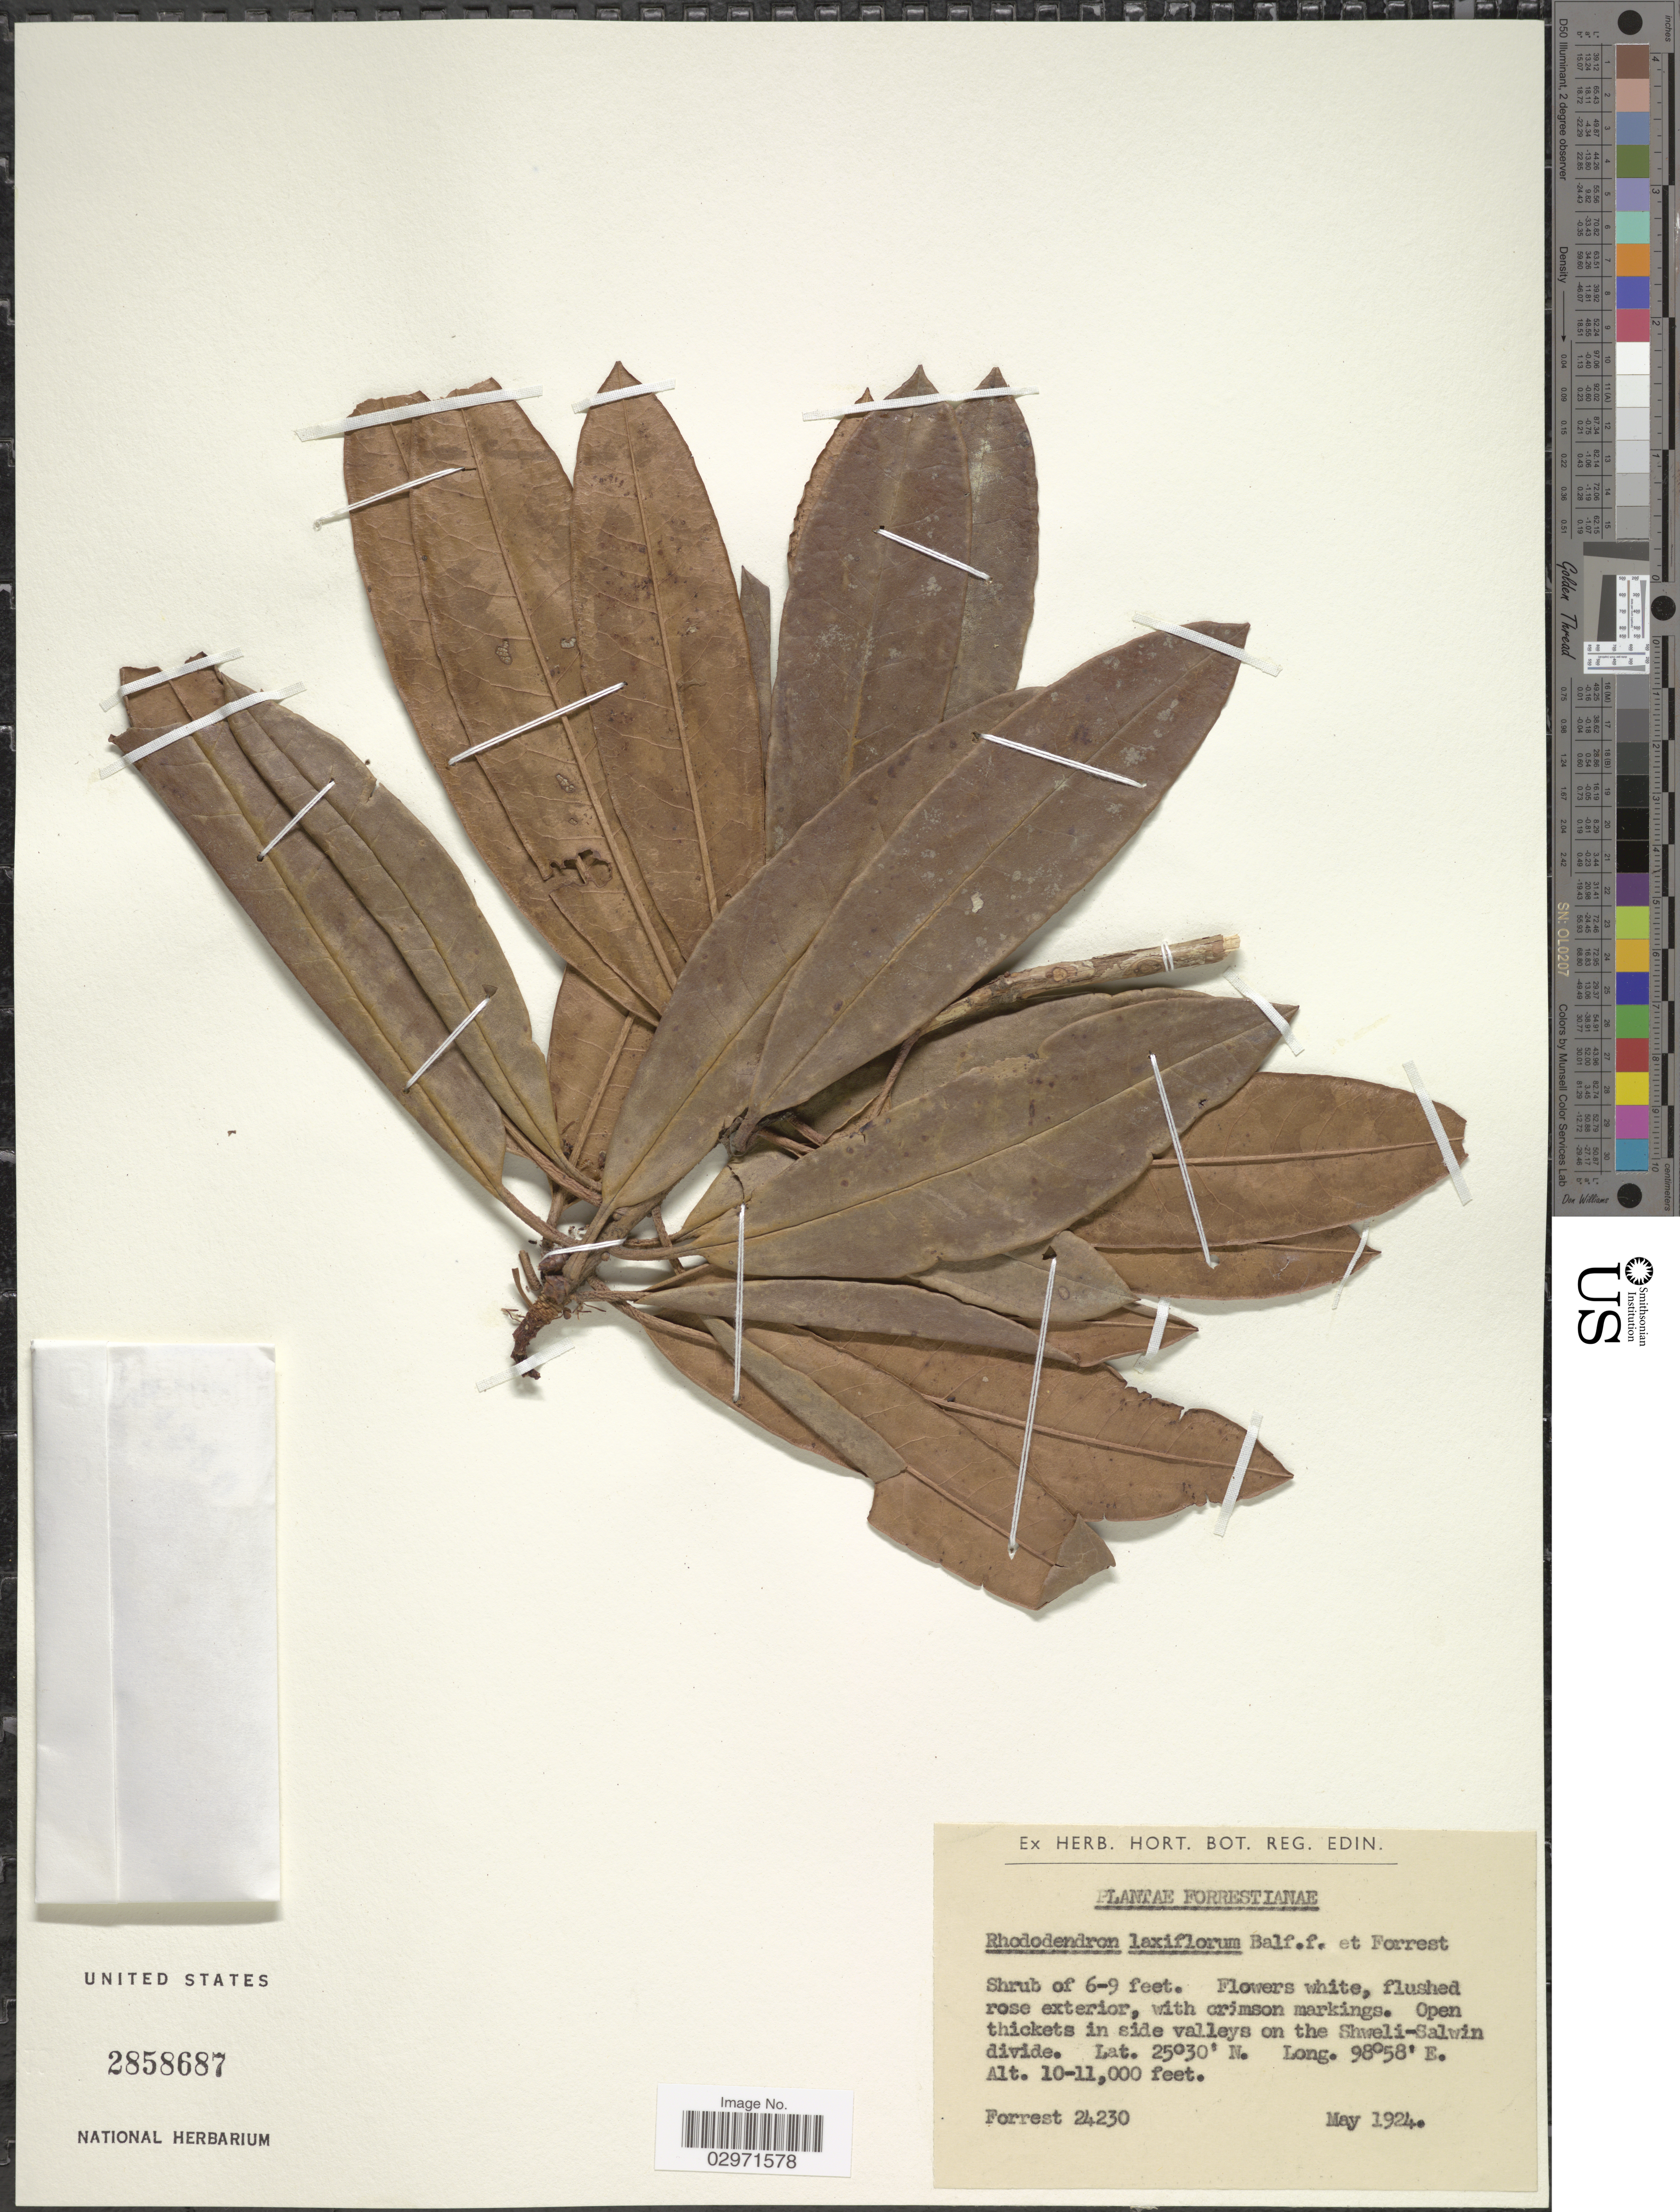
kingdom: Plantae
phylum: Tracheophyta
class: Magnoliopsida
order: Ericales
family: Ericaceae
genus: Rhododendron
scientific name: Rhododendron laxiflorum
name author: Balf. f. & Forrest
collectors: -. Forrest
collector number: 24230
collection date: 1924-05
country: China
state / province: Yunnan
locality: In side valleys on the Shweli-Salwin divide.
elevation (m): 3048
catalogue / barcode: US 2858687